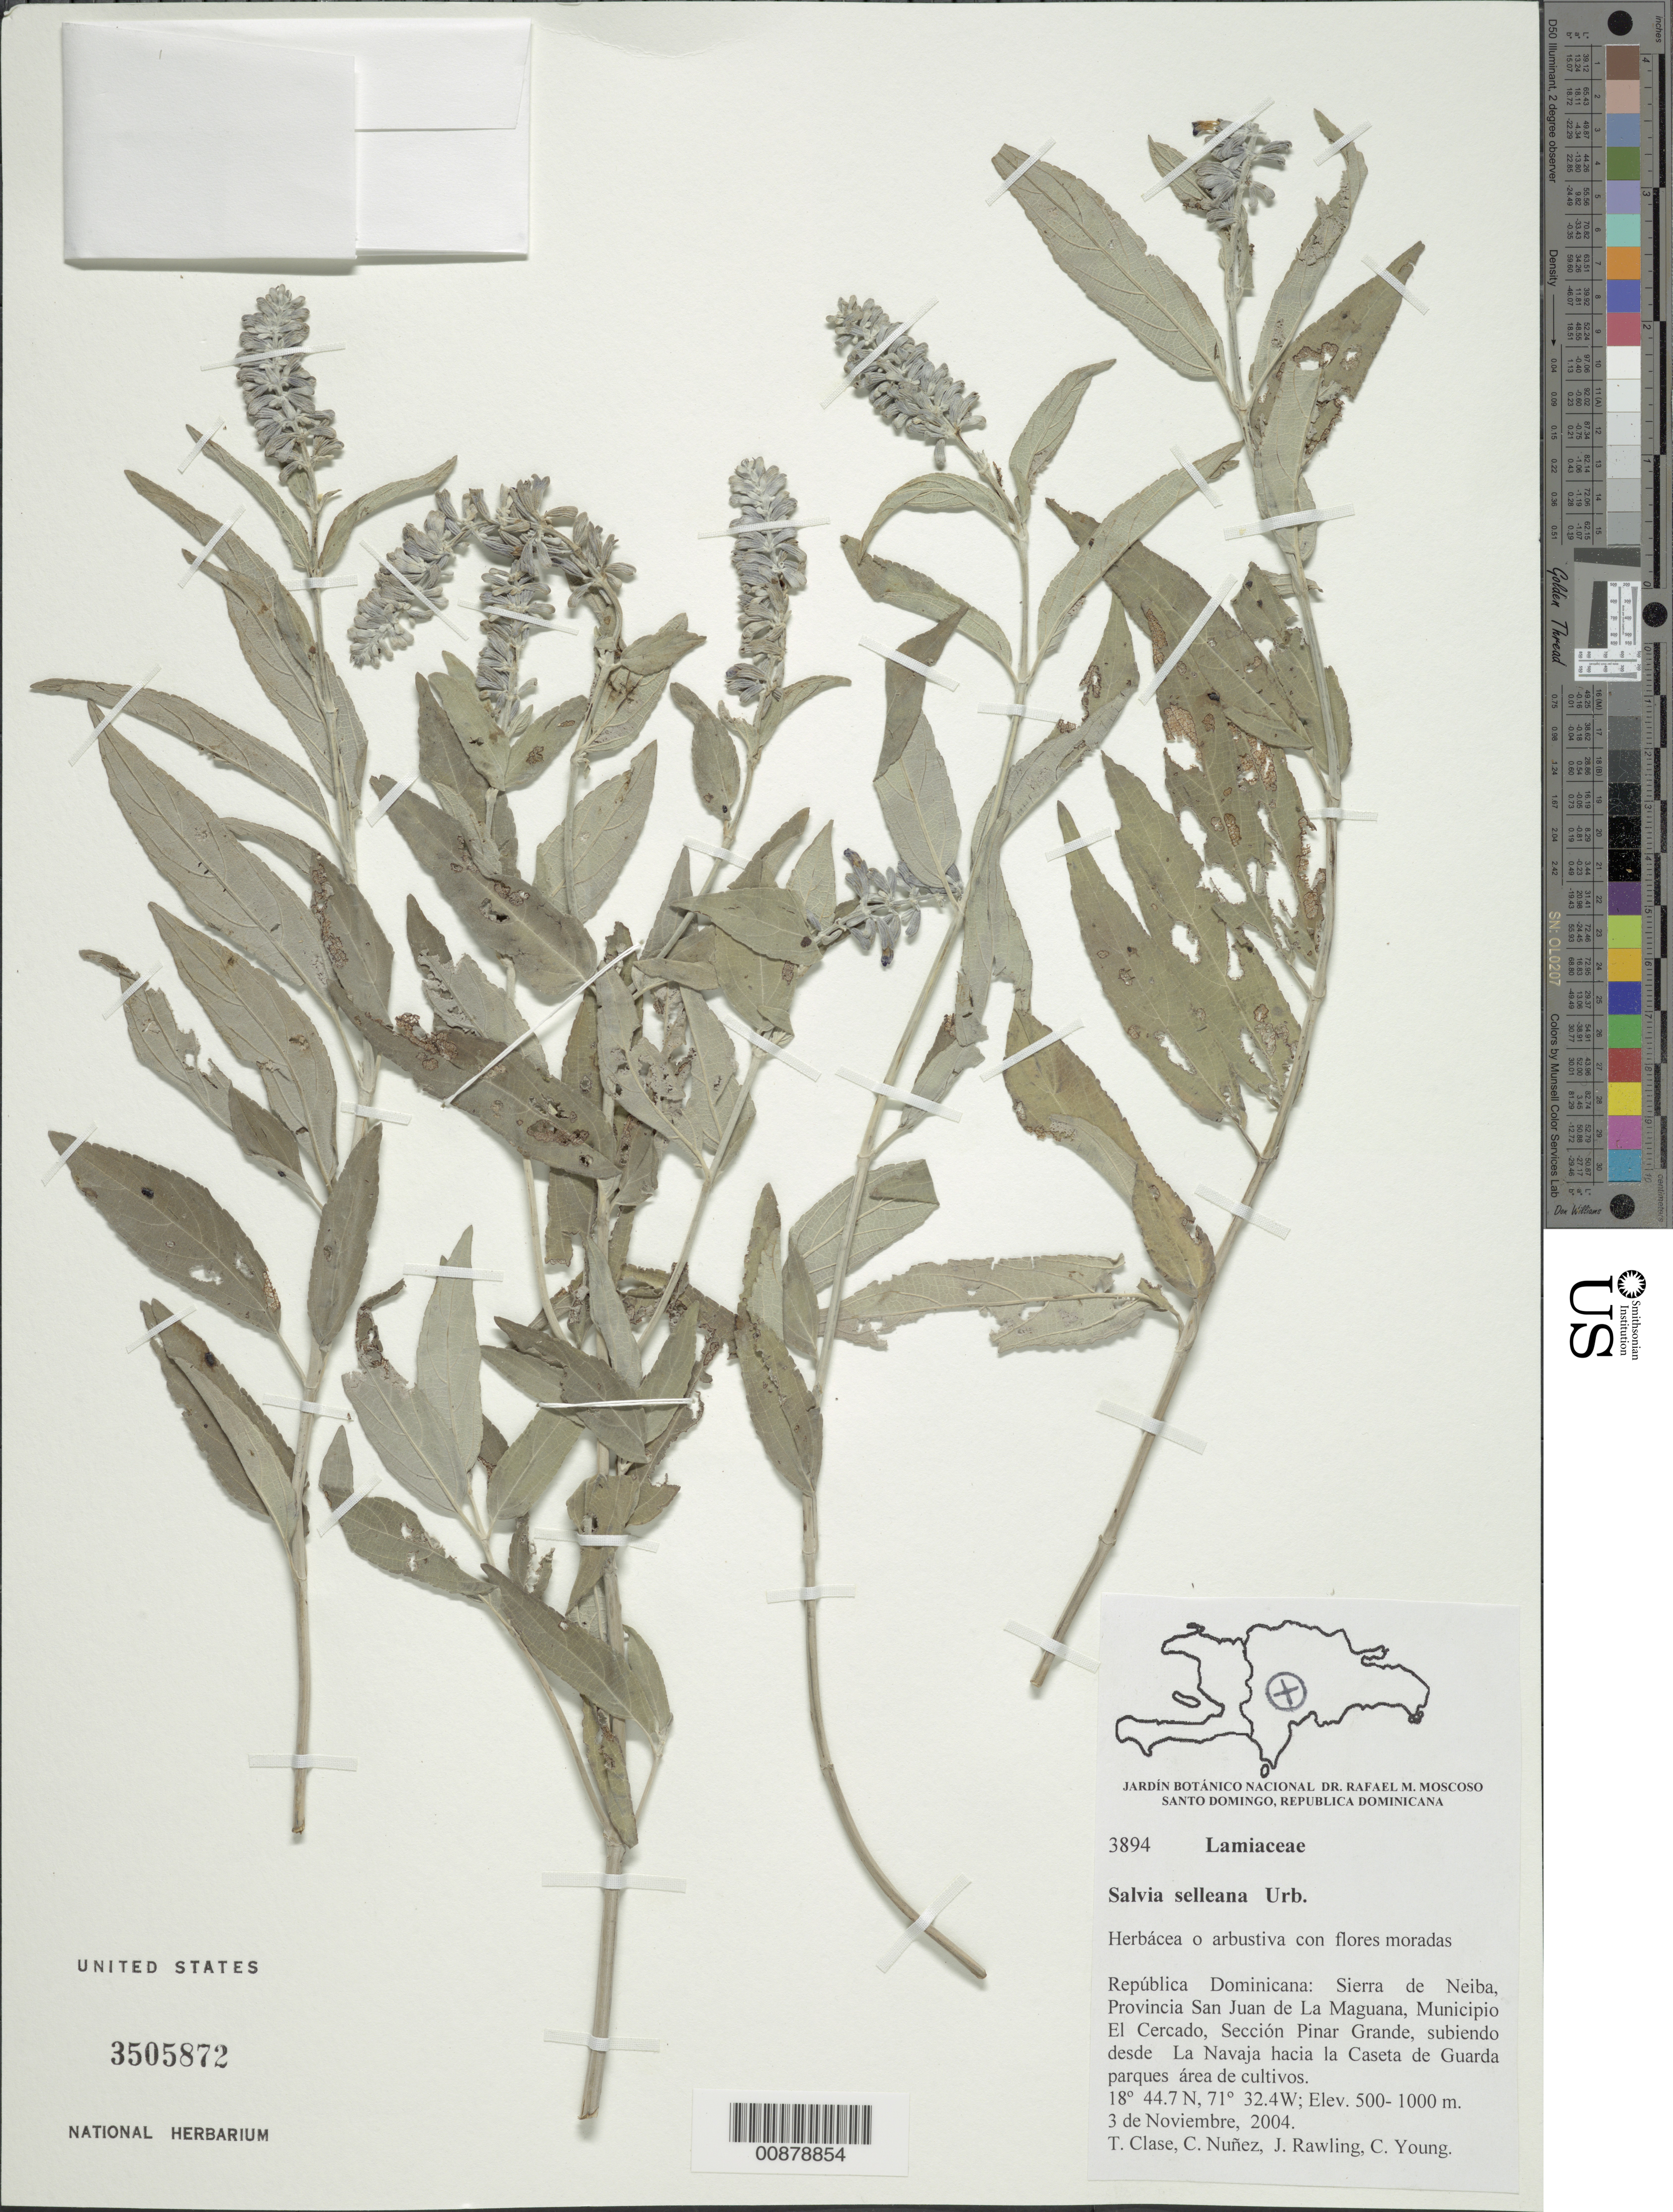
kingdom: Plantae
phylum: Tracheophyta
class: Magnoliopsida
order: Lamiales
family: Lamiaceae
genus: Salvia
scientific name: Salvia selleana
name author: Urb.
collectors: T. Clase, C. Nunez, J. Rawling & C. Young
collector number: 3894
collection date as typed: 03 Nov 2004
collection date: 2004-11-03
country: Dominican Republic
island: Hispaniola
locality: Sierra de Neiba, Prov. San Juan de La Maguana, Mun. El Cercado, Sección Pinar Grande, subiendo desde La Navaja hacia la Caseta de Guarda.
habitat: Parques área de cultivos.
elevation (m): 500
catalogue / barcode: US 3505872